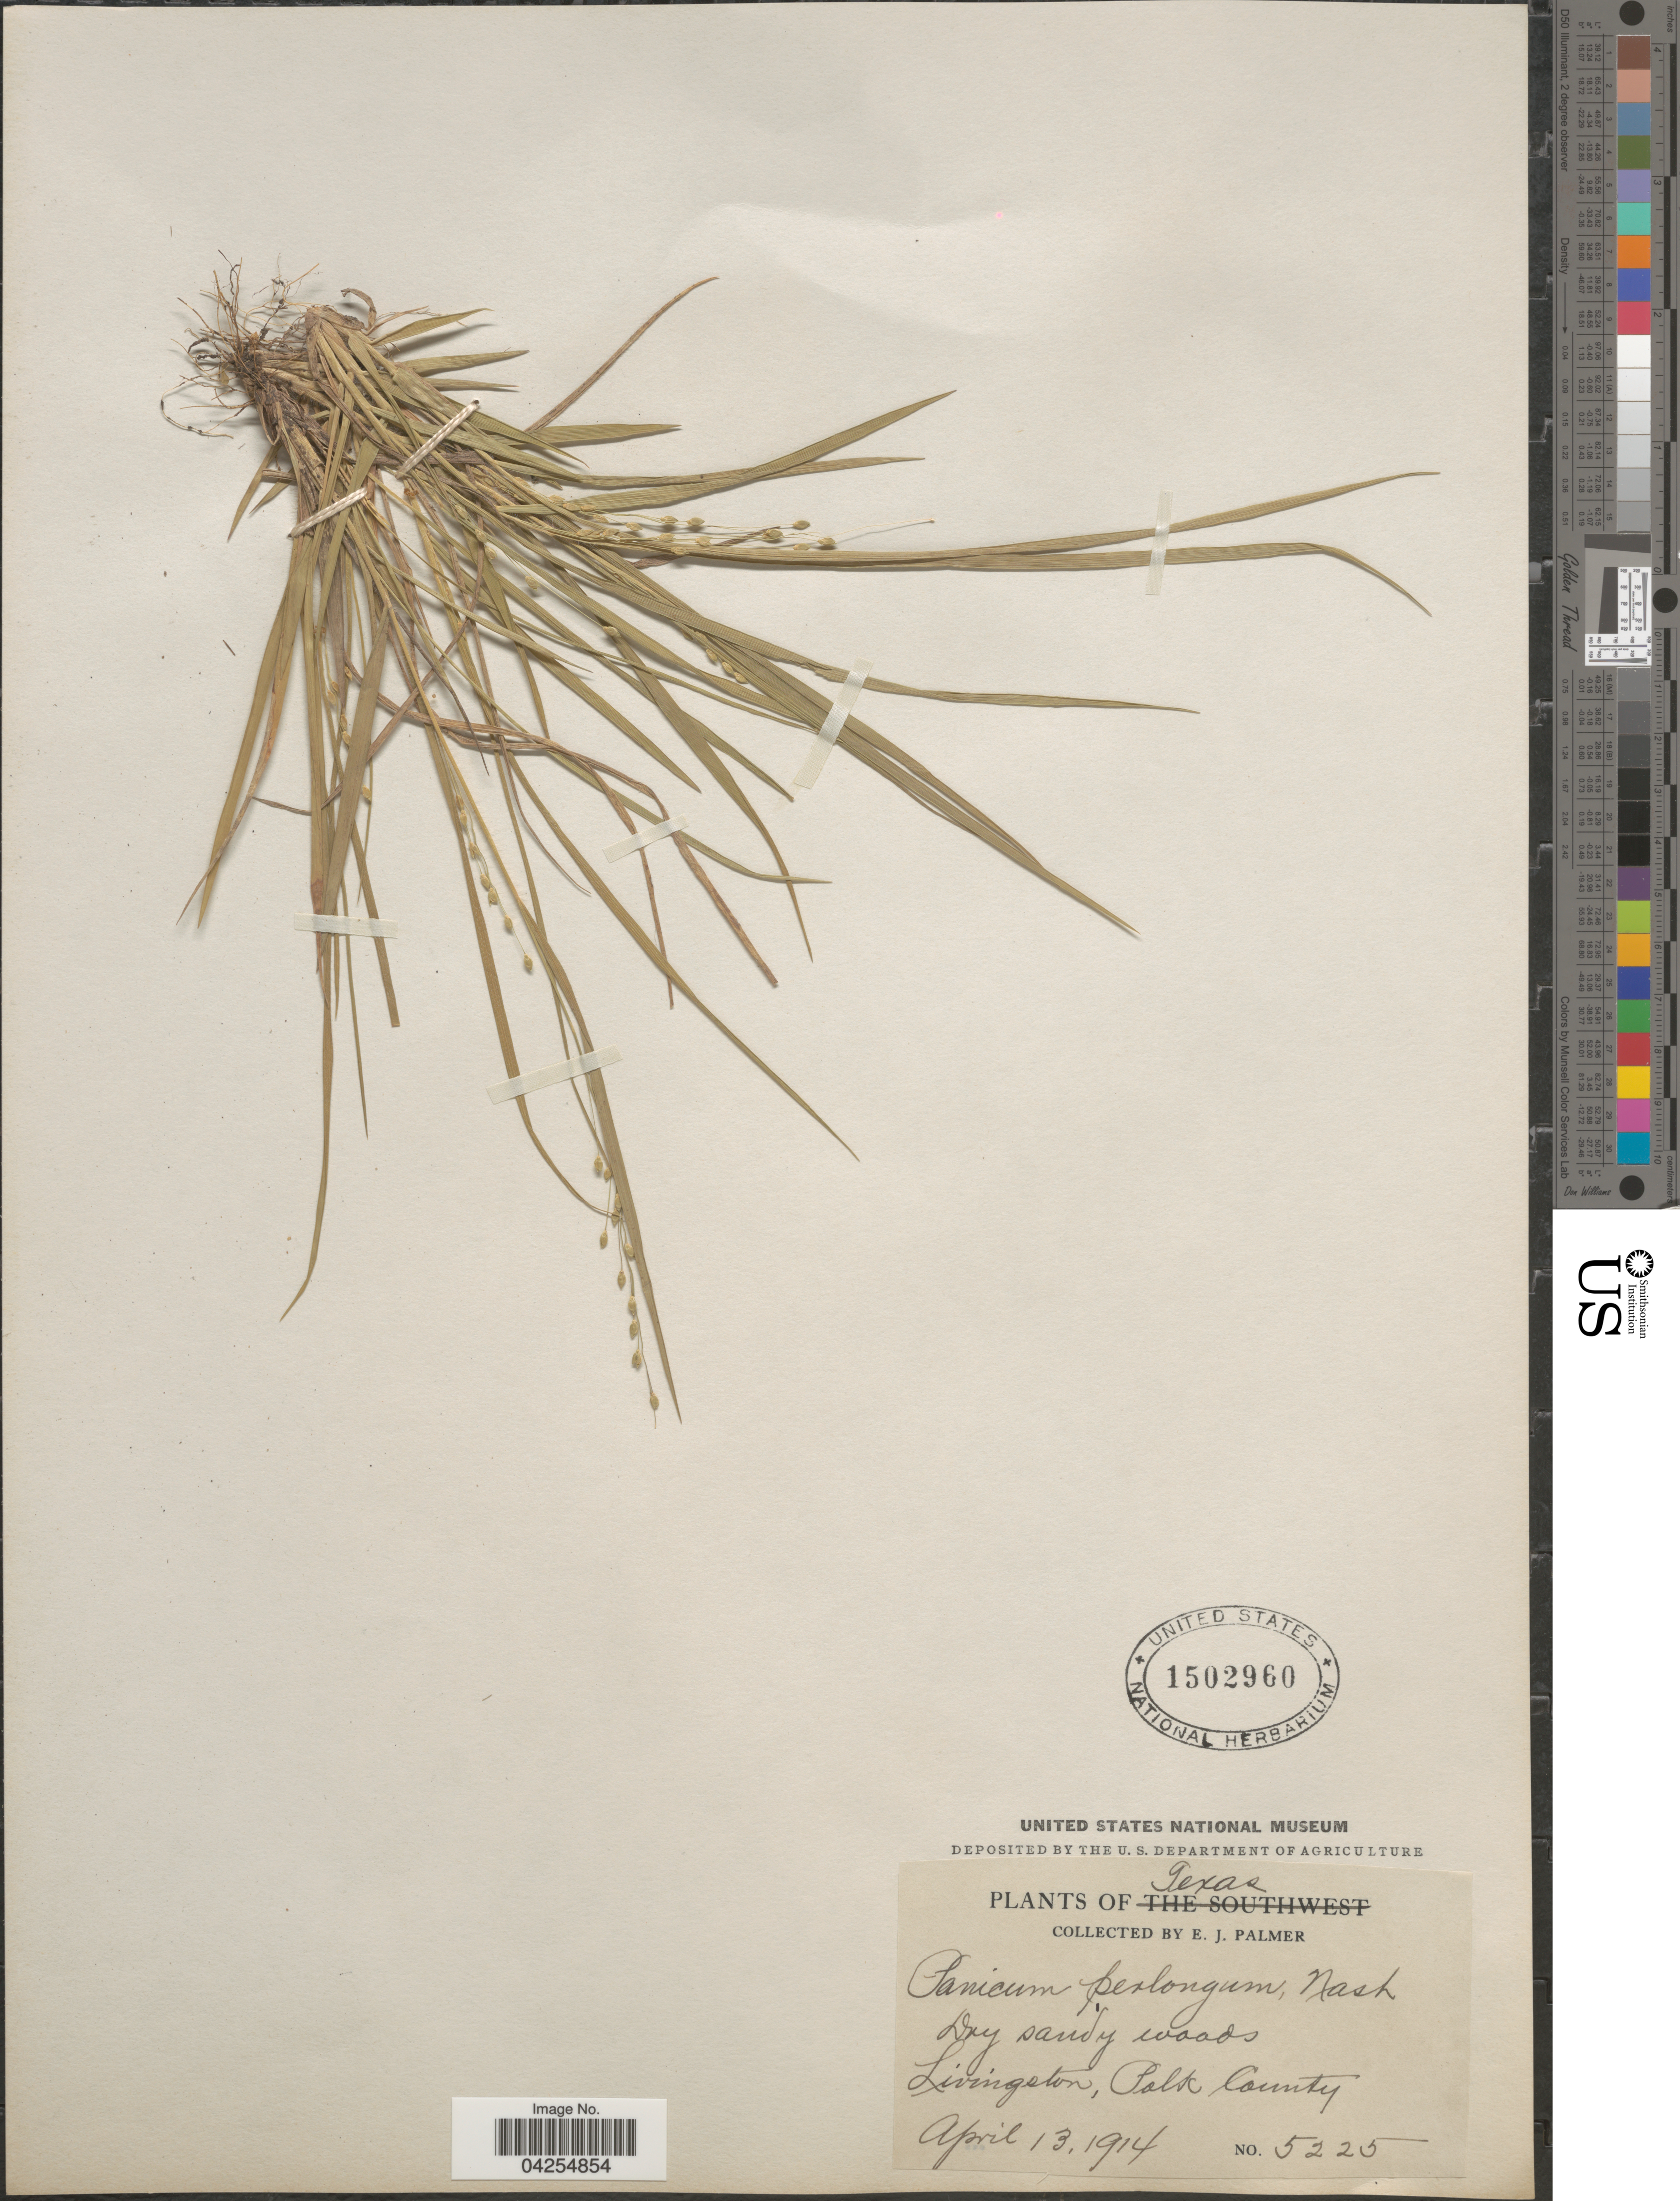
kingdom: Plantae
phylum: Tracheophyta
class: Liliopsida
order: Poales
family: Poaceae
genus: Dichanthelium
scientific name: Dichanthelium depauperatum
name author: (Muhl.) Gould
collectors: E. J. Palmer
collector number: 5225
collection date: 1914-04-13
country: United States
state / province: Texas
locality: Livingston, Polk County.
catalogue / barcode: US 1502960